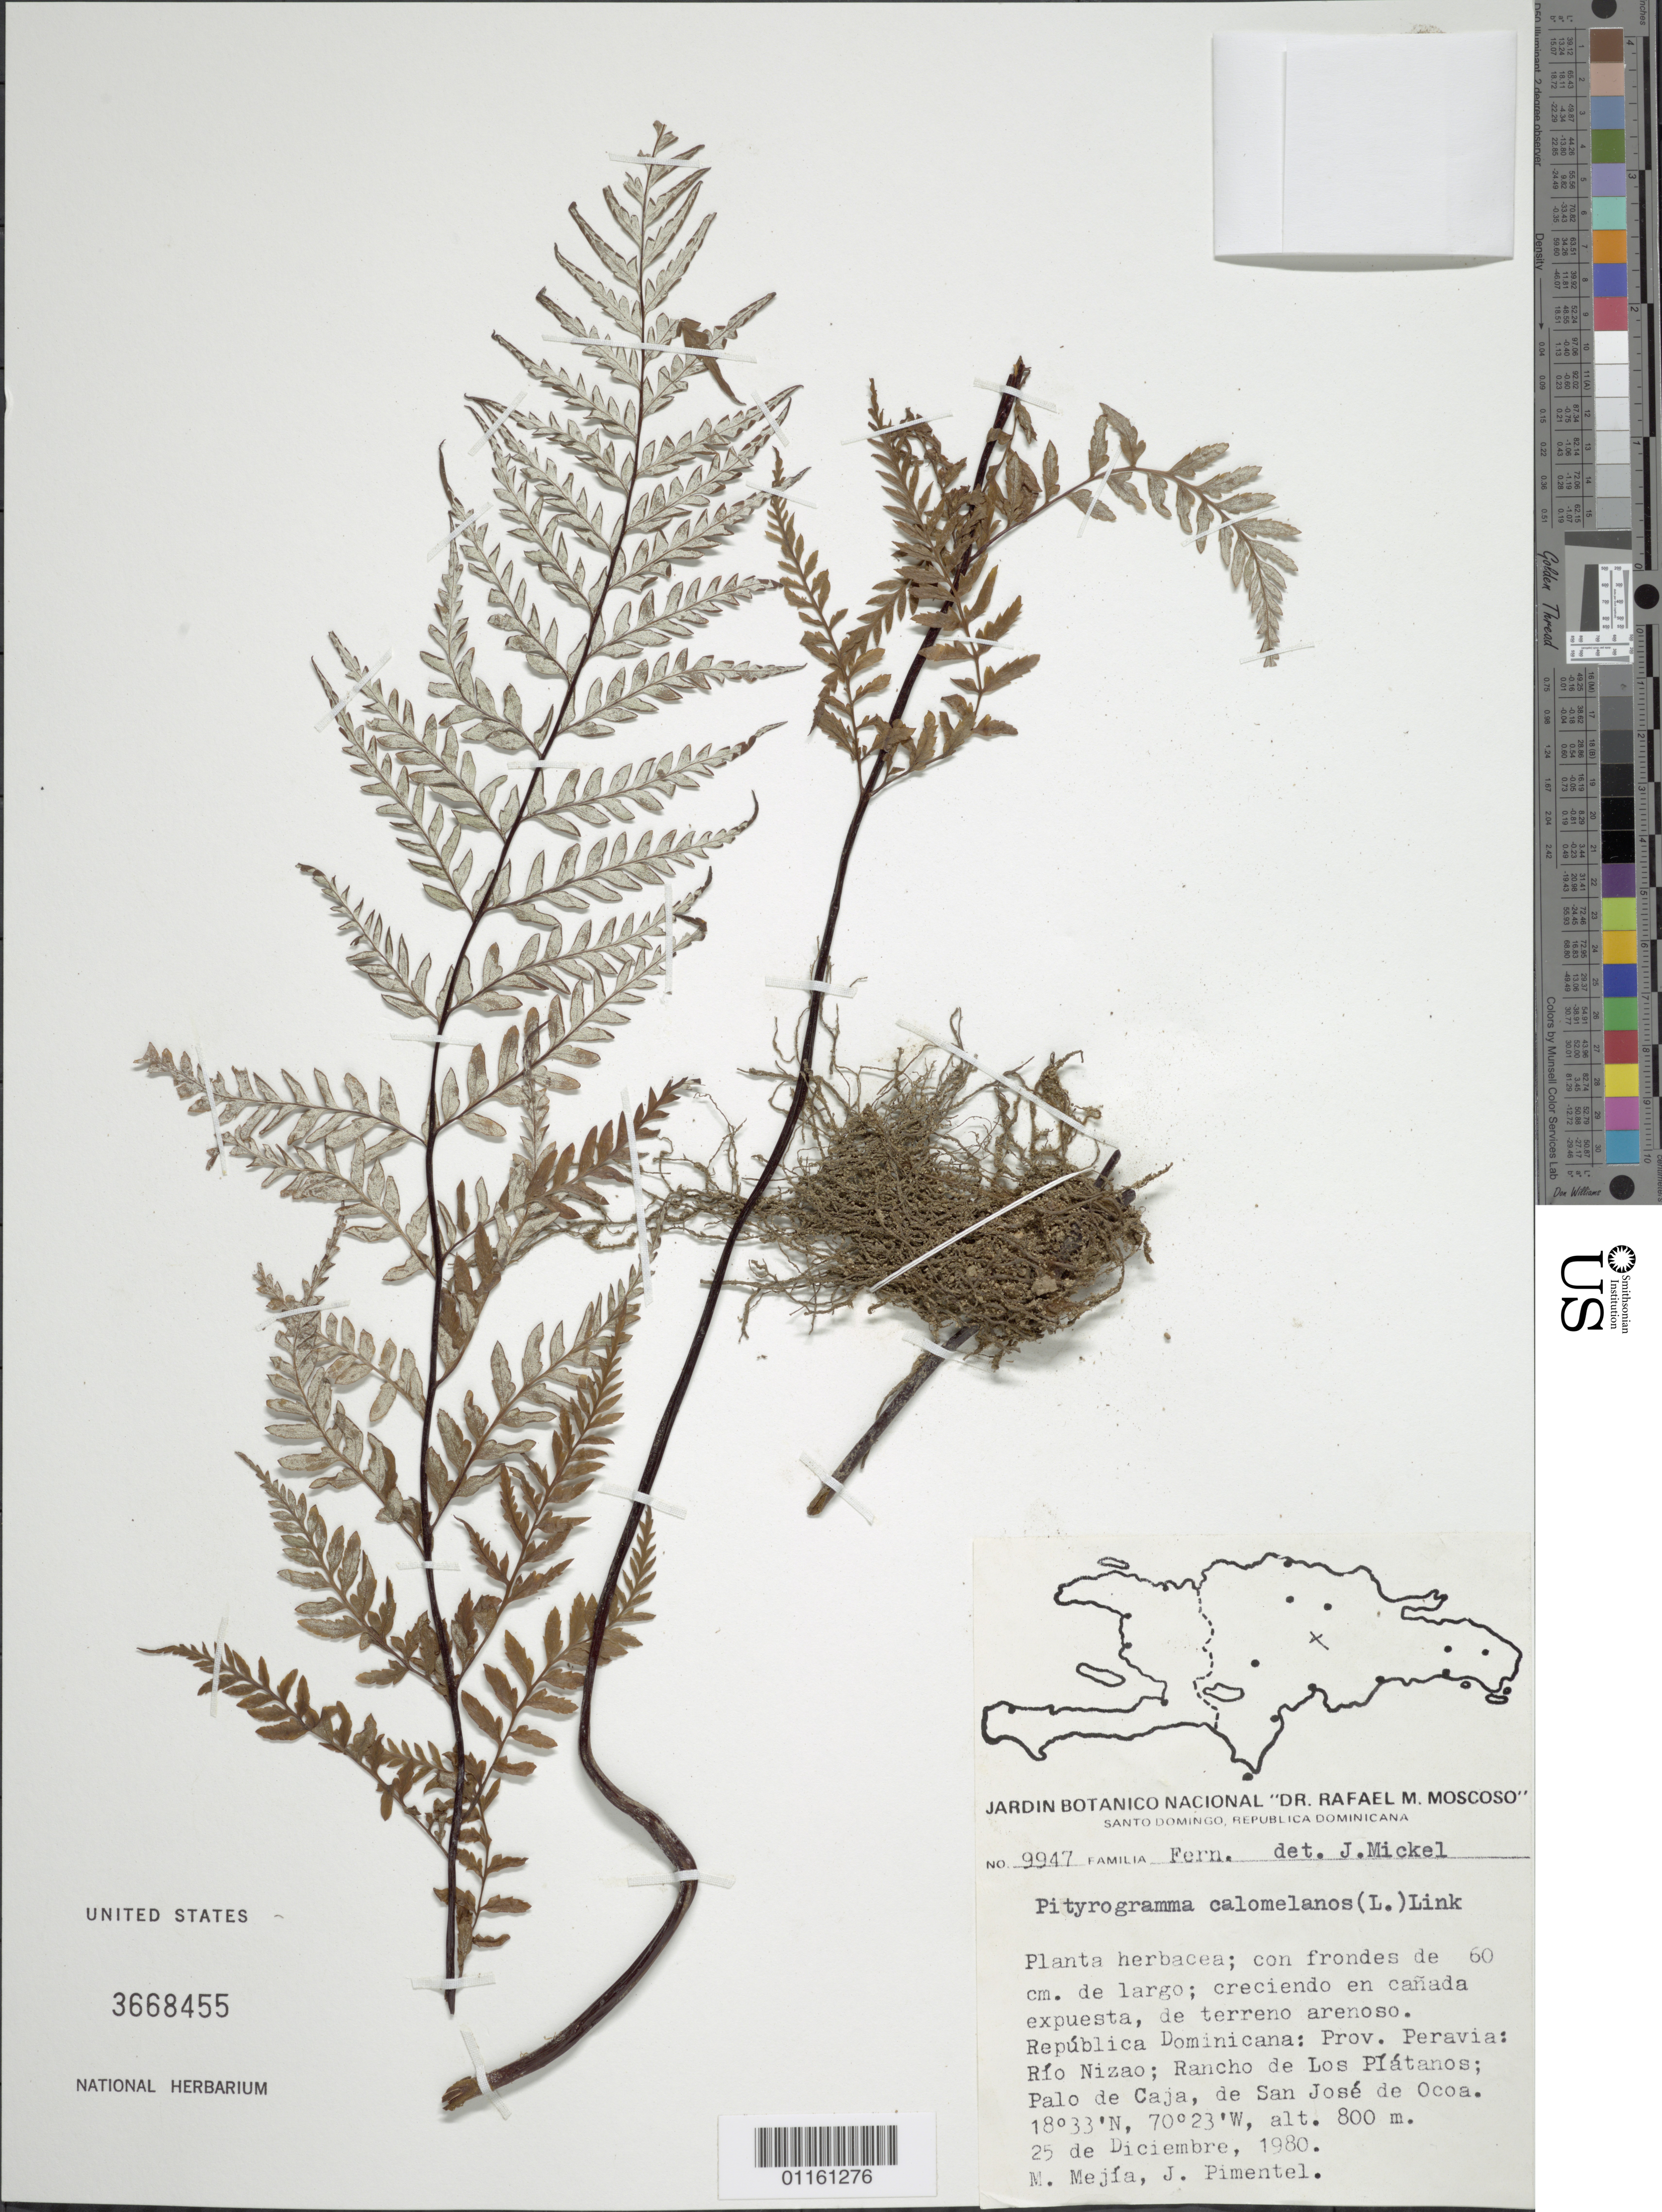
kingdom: Plantae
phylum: Tracheophyta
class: Polypodiopsida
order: Polypodiales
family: Pteridaceae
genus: Pityrogramma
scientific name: Pityrogramma calomelanos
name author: (L.) Link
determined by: Mickel, J. T., (NY), New York Botanical Garden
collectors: M. Mejfa & J. Pimentel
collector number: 9947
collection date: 1980-12-25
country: Dominican Republic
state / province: Peravia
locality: Rio Nizao; Rancho de Los Platanos; Palo de Caja, de San Jose de Ocoa.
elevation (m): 800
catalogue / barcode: US 3668455